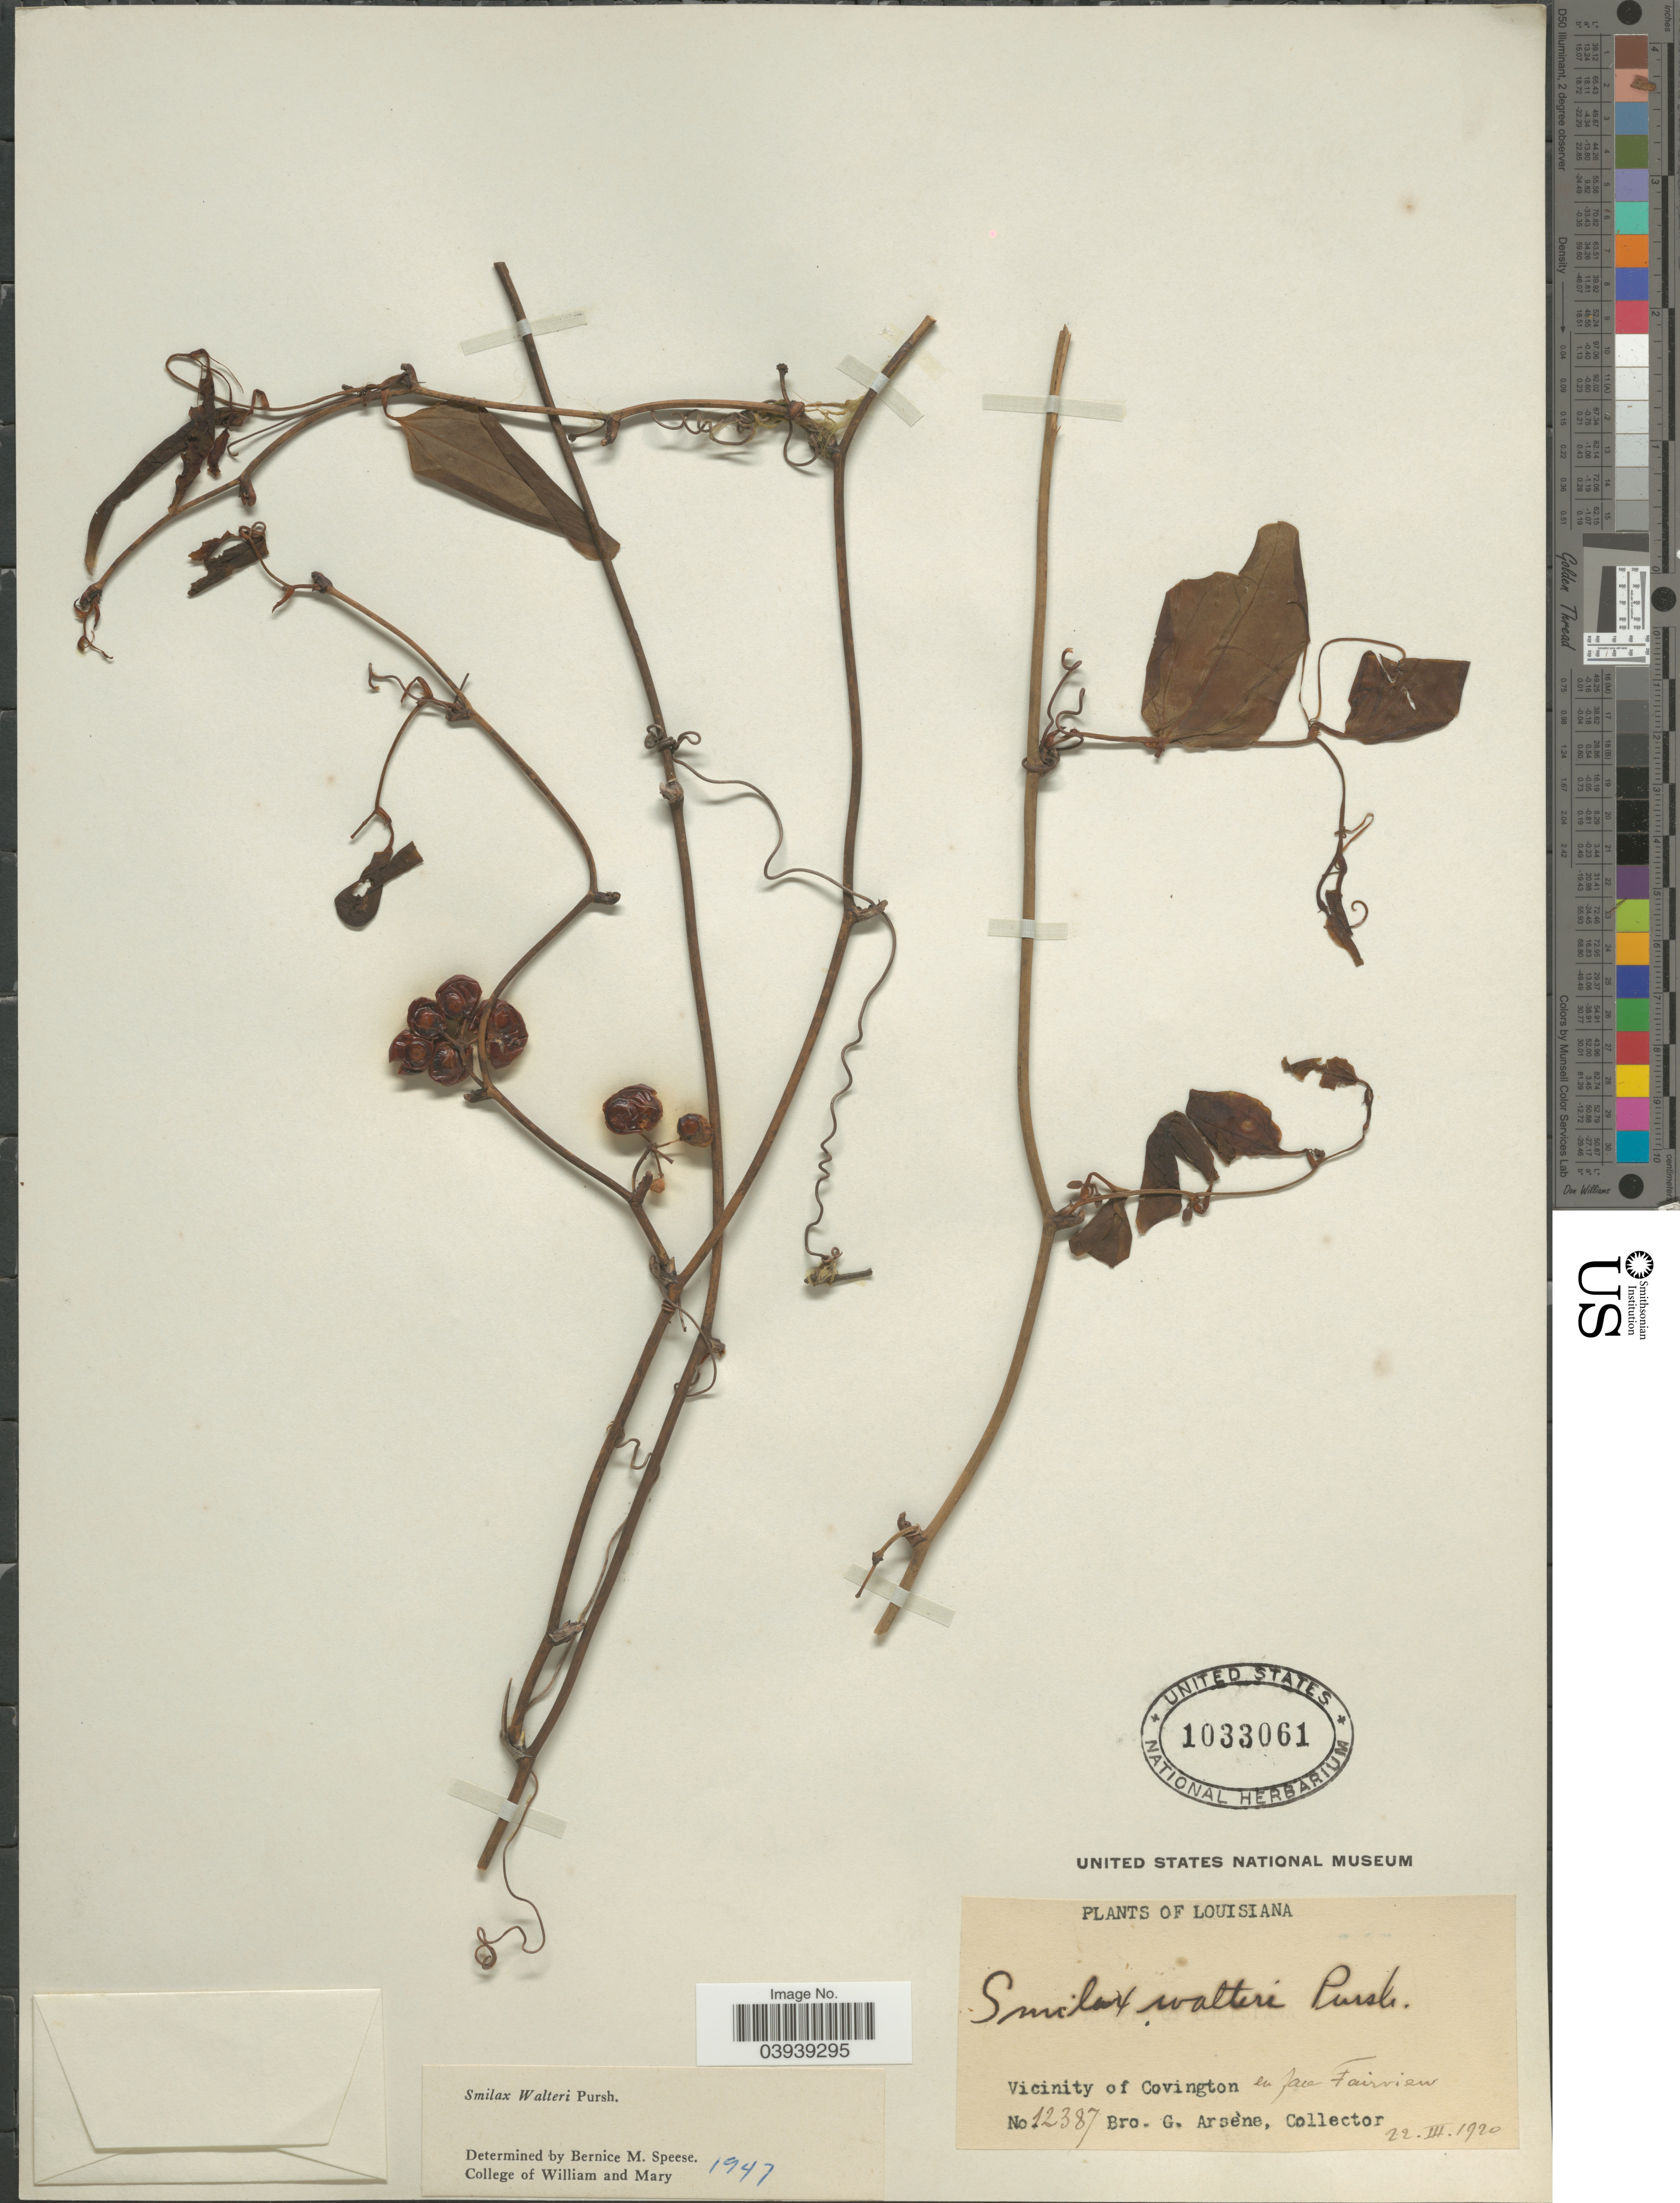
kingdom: Plantae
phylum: Tracheophyta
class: Liliopsida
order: Liliales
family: Smilacaceae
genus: Smilax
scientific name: Smilax walteri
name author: Pursh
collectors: Bro. G. Arsène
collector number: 12387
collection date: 1920-03-22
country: United States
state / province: Louisiana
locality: Vicinity of Covington en face Fairview.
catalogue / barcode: US 1033061